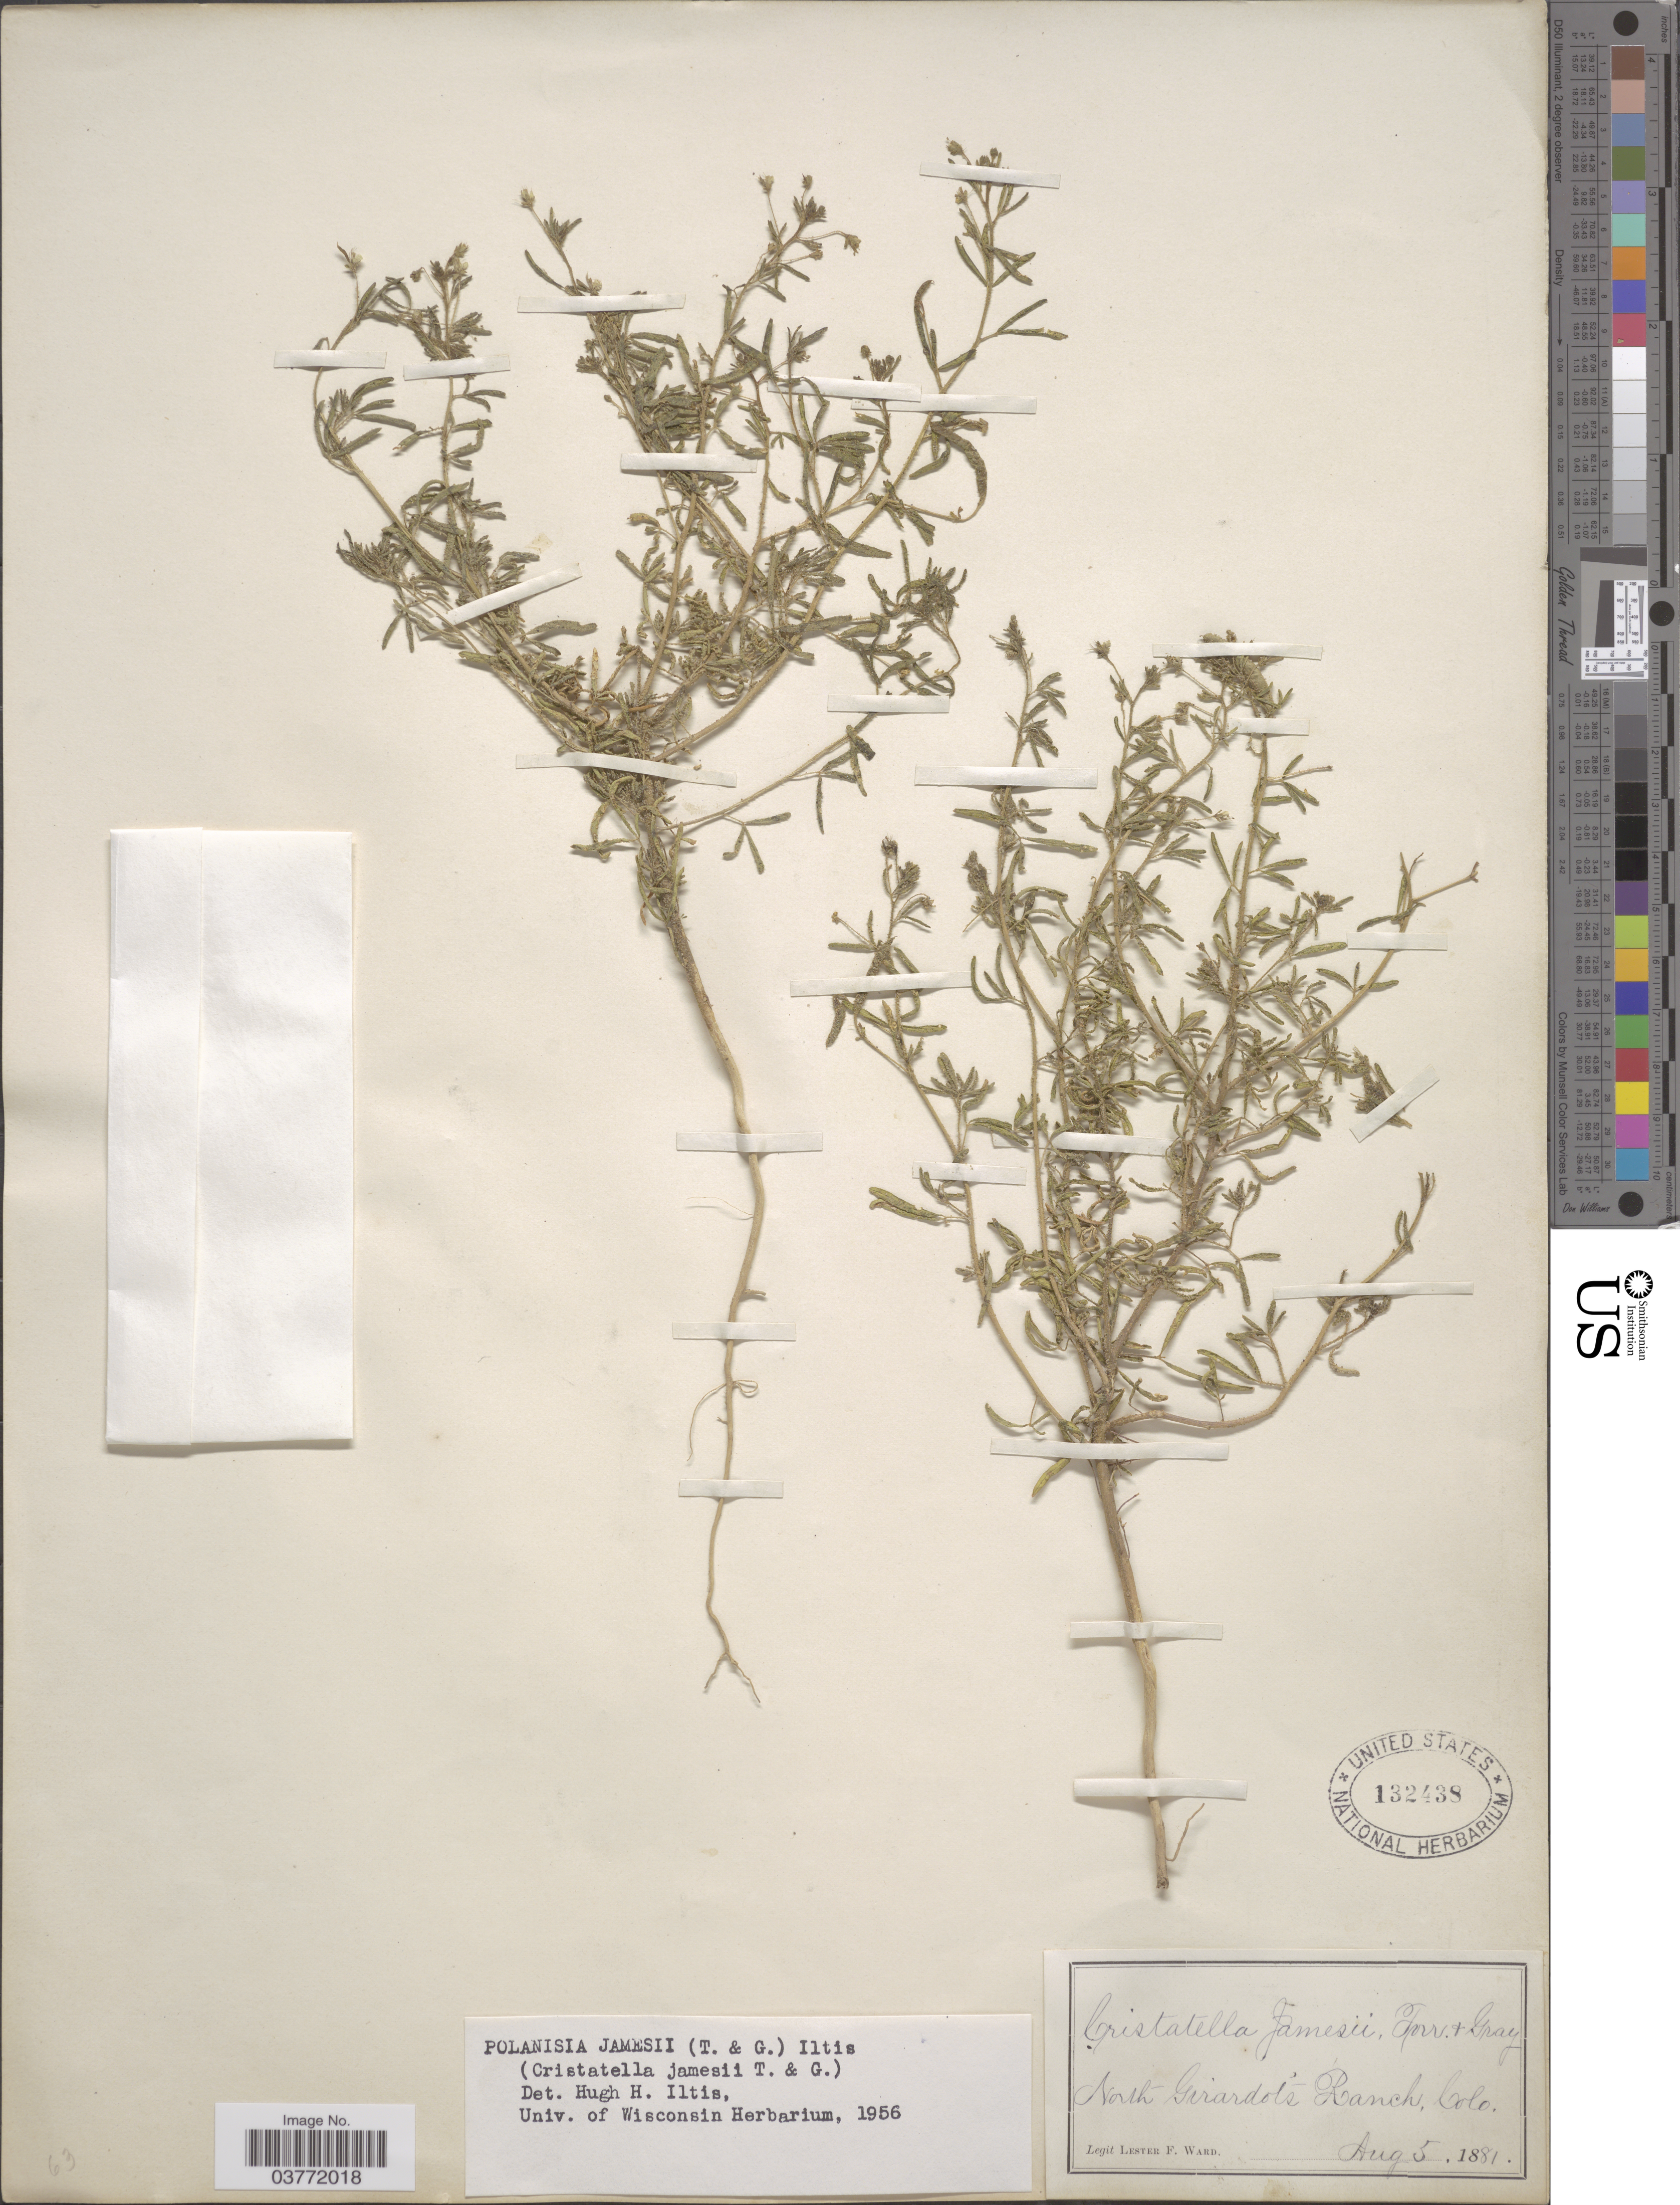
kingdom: Plantae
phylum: Tracheophyta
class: Magnoliopsida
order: Brassicales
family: Cleomaceae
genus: Polanisia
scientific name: Polanisia jamesii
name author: (Torr. & A. Gray) Iltis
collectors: L. F. Ward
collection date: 1881-08-05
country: United States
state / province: Colorado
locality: North Girardot's Ranch.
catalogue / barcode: US 132438